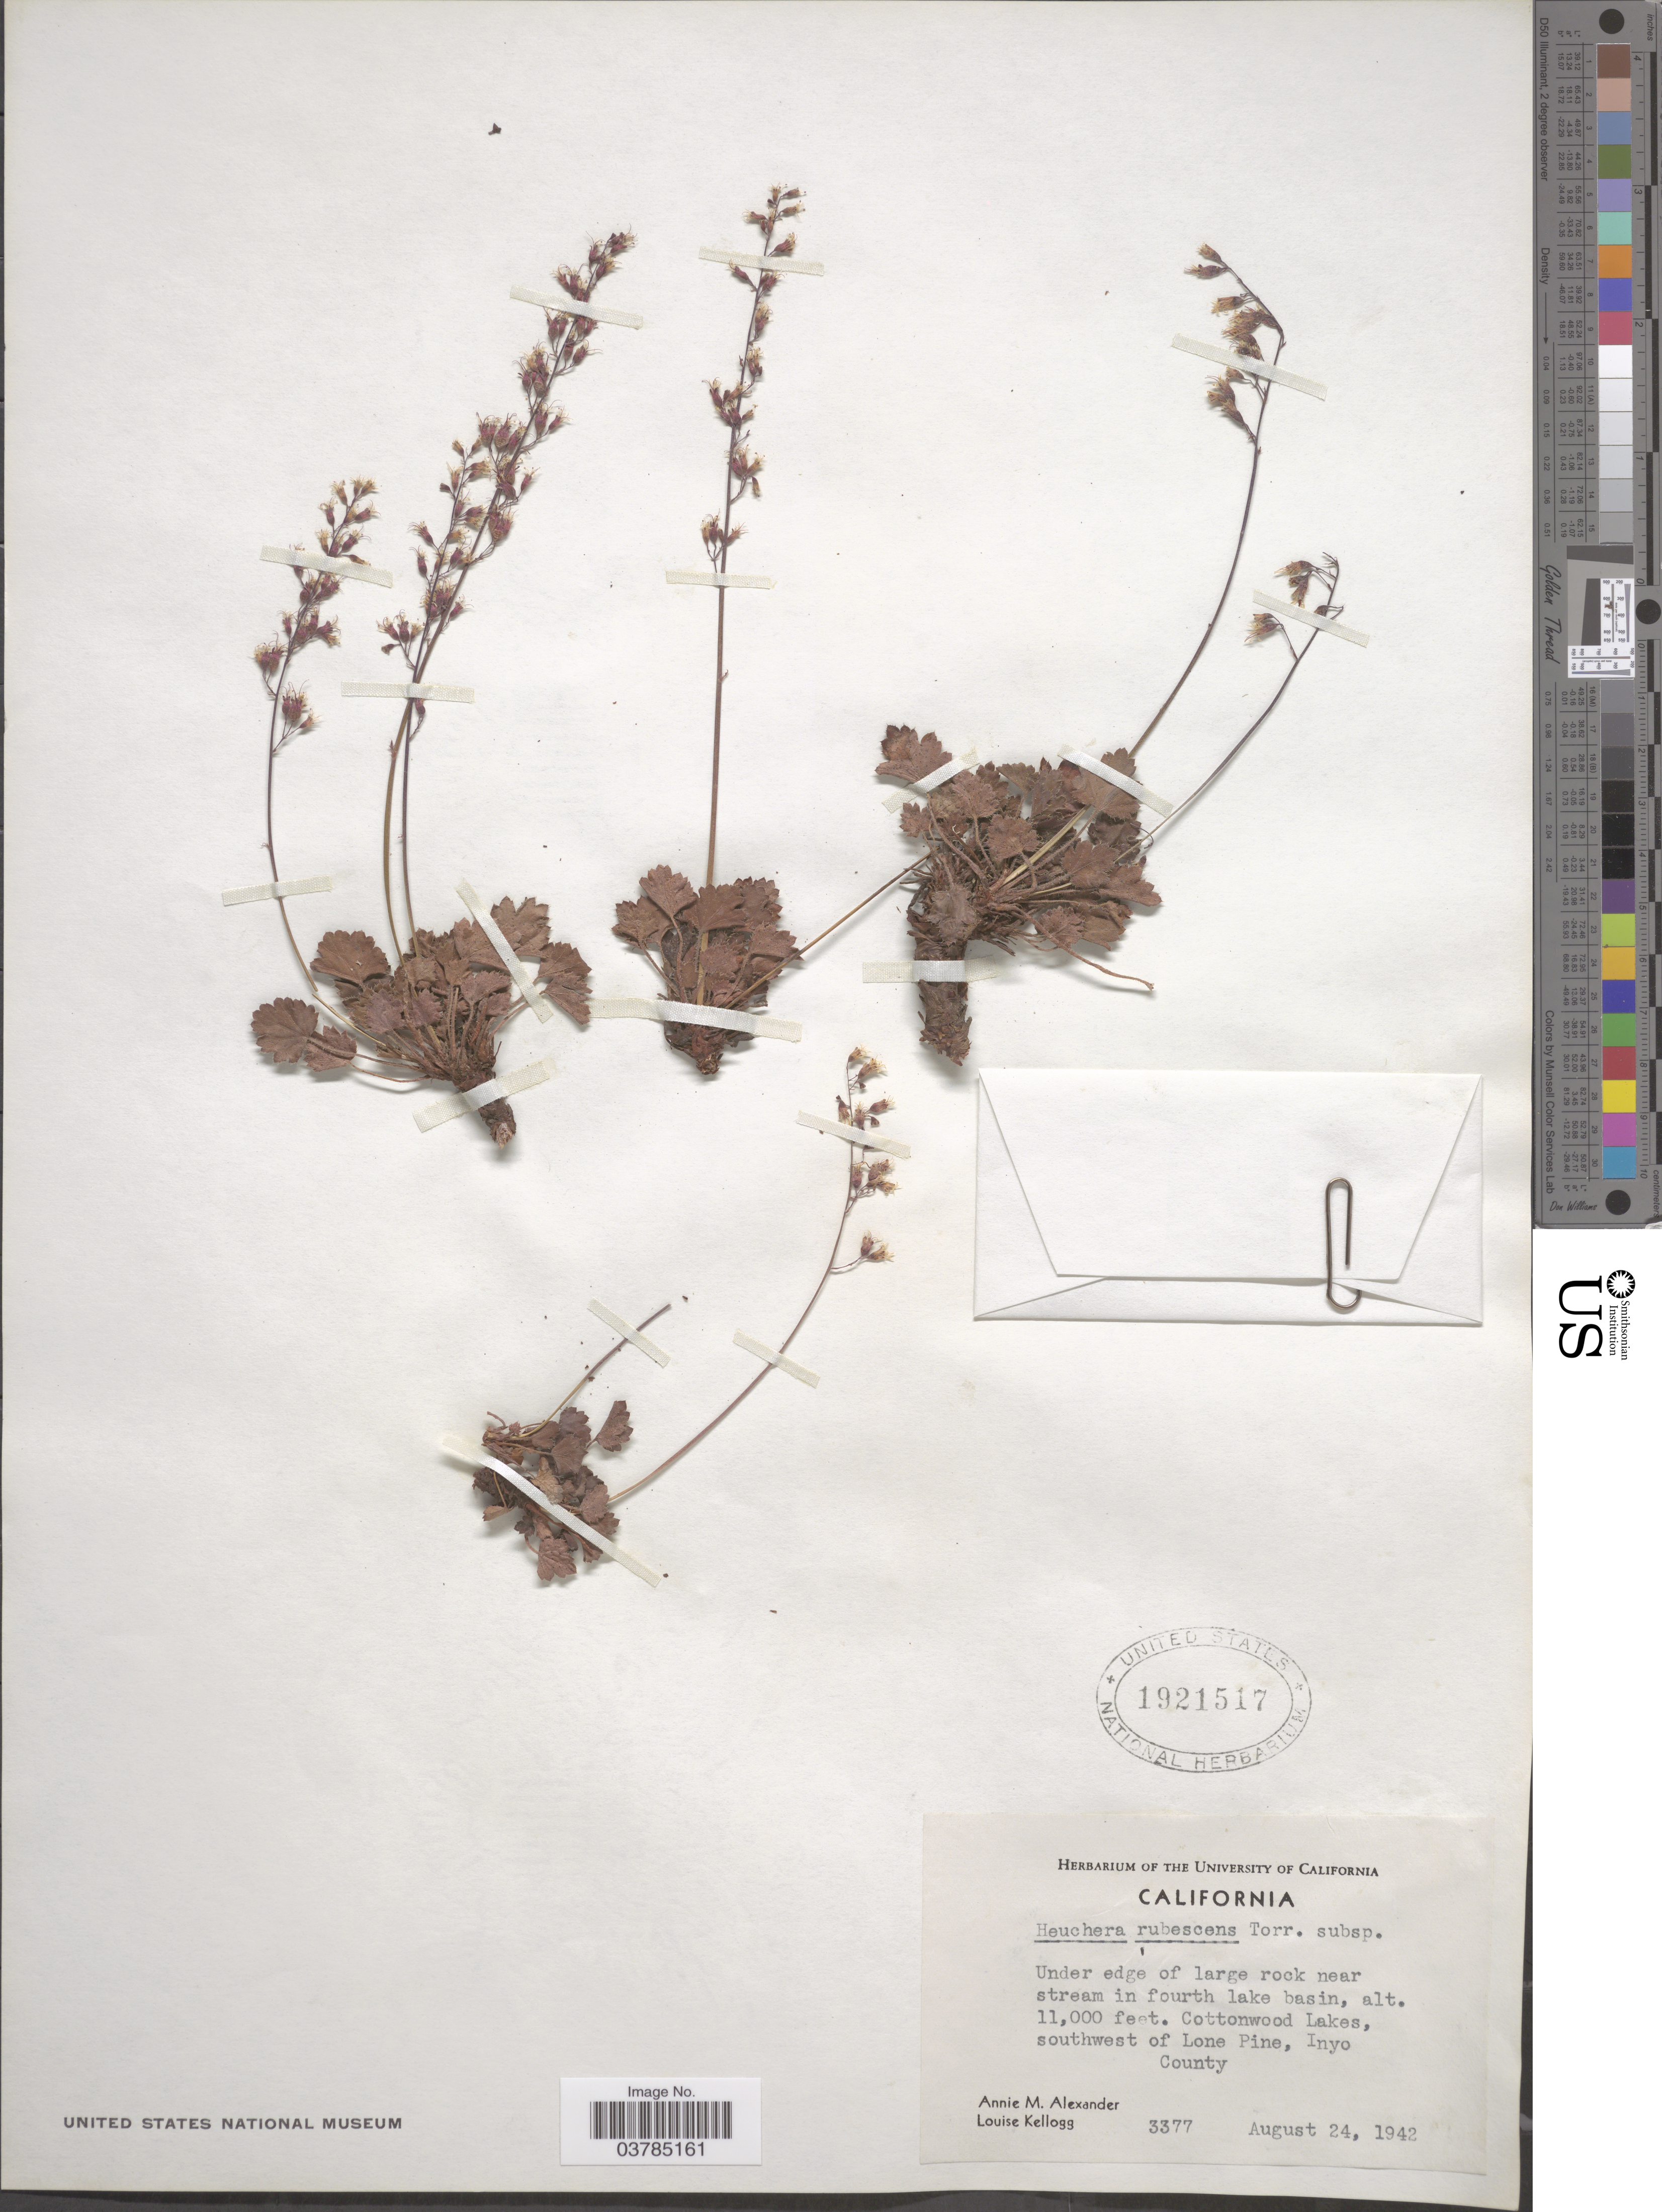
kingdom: Plantae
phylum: Tracheophyta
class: Magnoliopsida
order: Saxifragales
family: Saxifragaceae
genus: Heuchera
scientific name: Heuchera rubescens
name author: Torr.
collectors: A. M. Alexander & L. Kellogg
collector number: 3377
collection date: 1942-08-24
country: United States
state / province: California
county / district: Inyo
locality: Under edge of large rock near stream in fourth lake basin, Cottonwood Lakes, southwest of Lone Pine, Inyo County.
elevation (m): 3353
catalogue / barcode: US 1921517